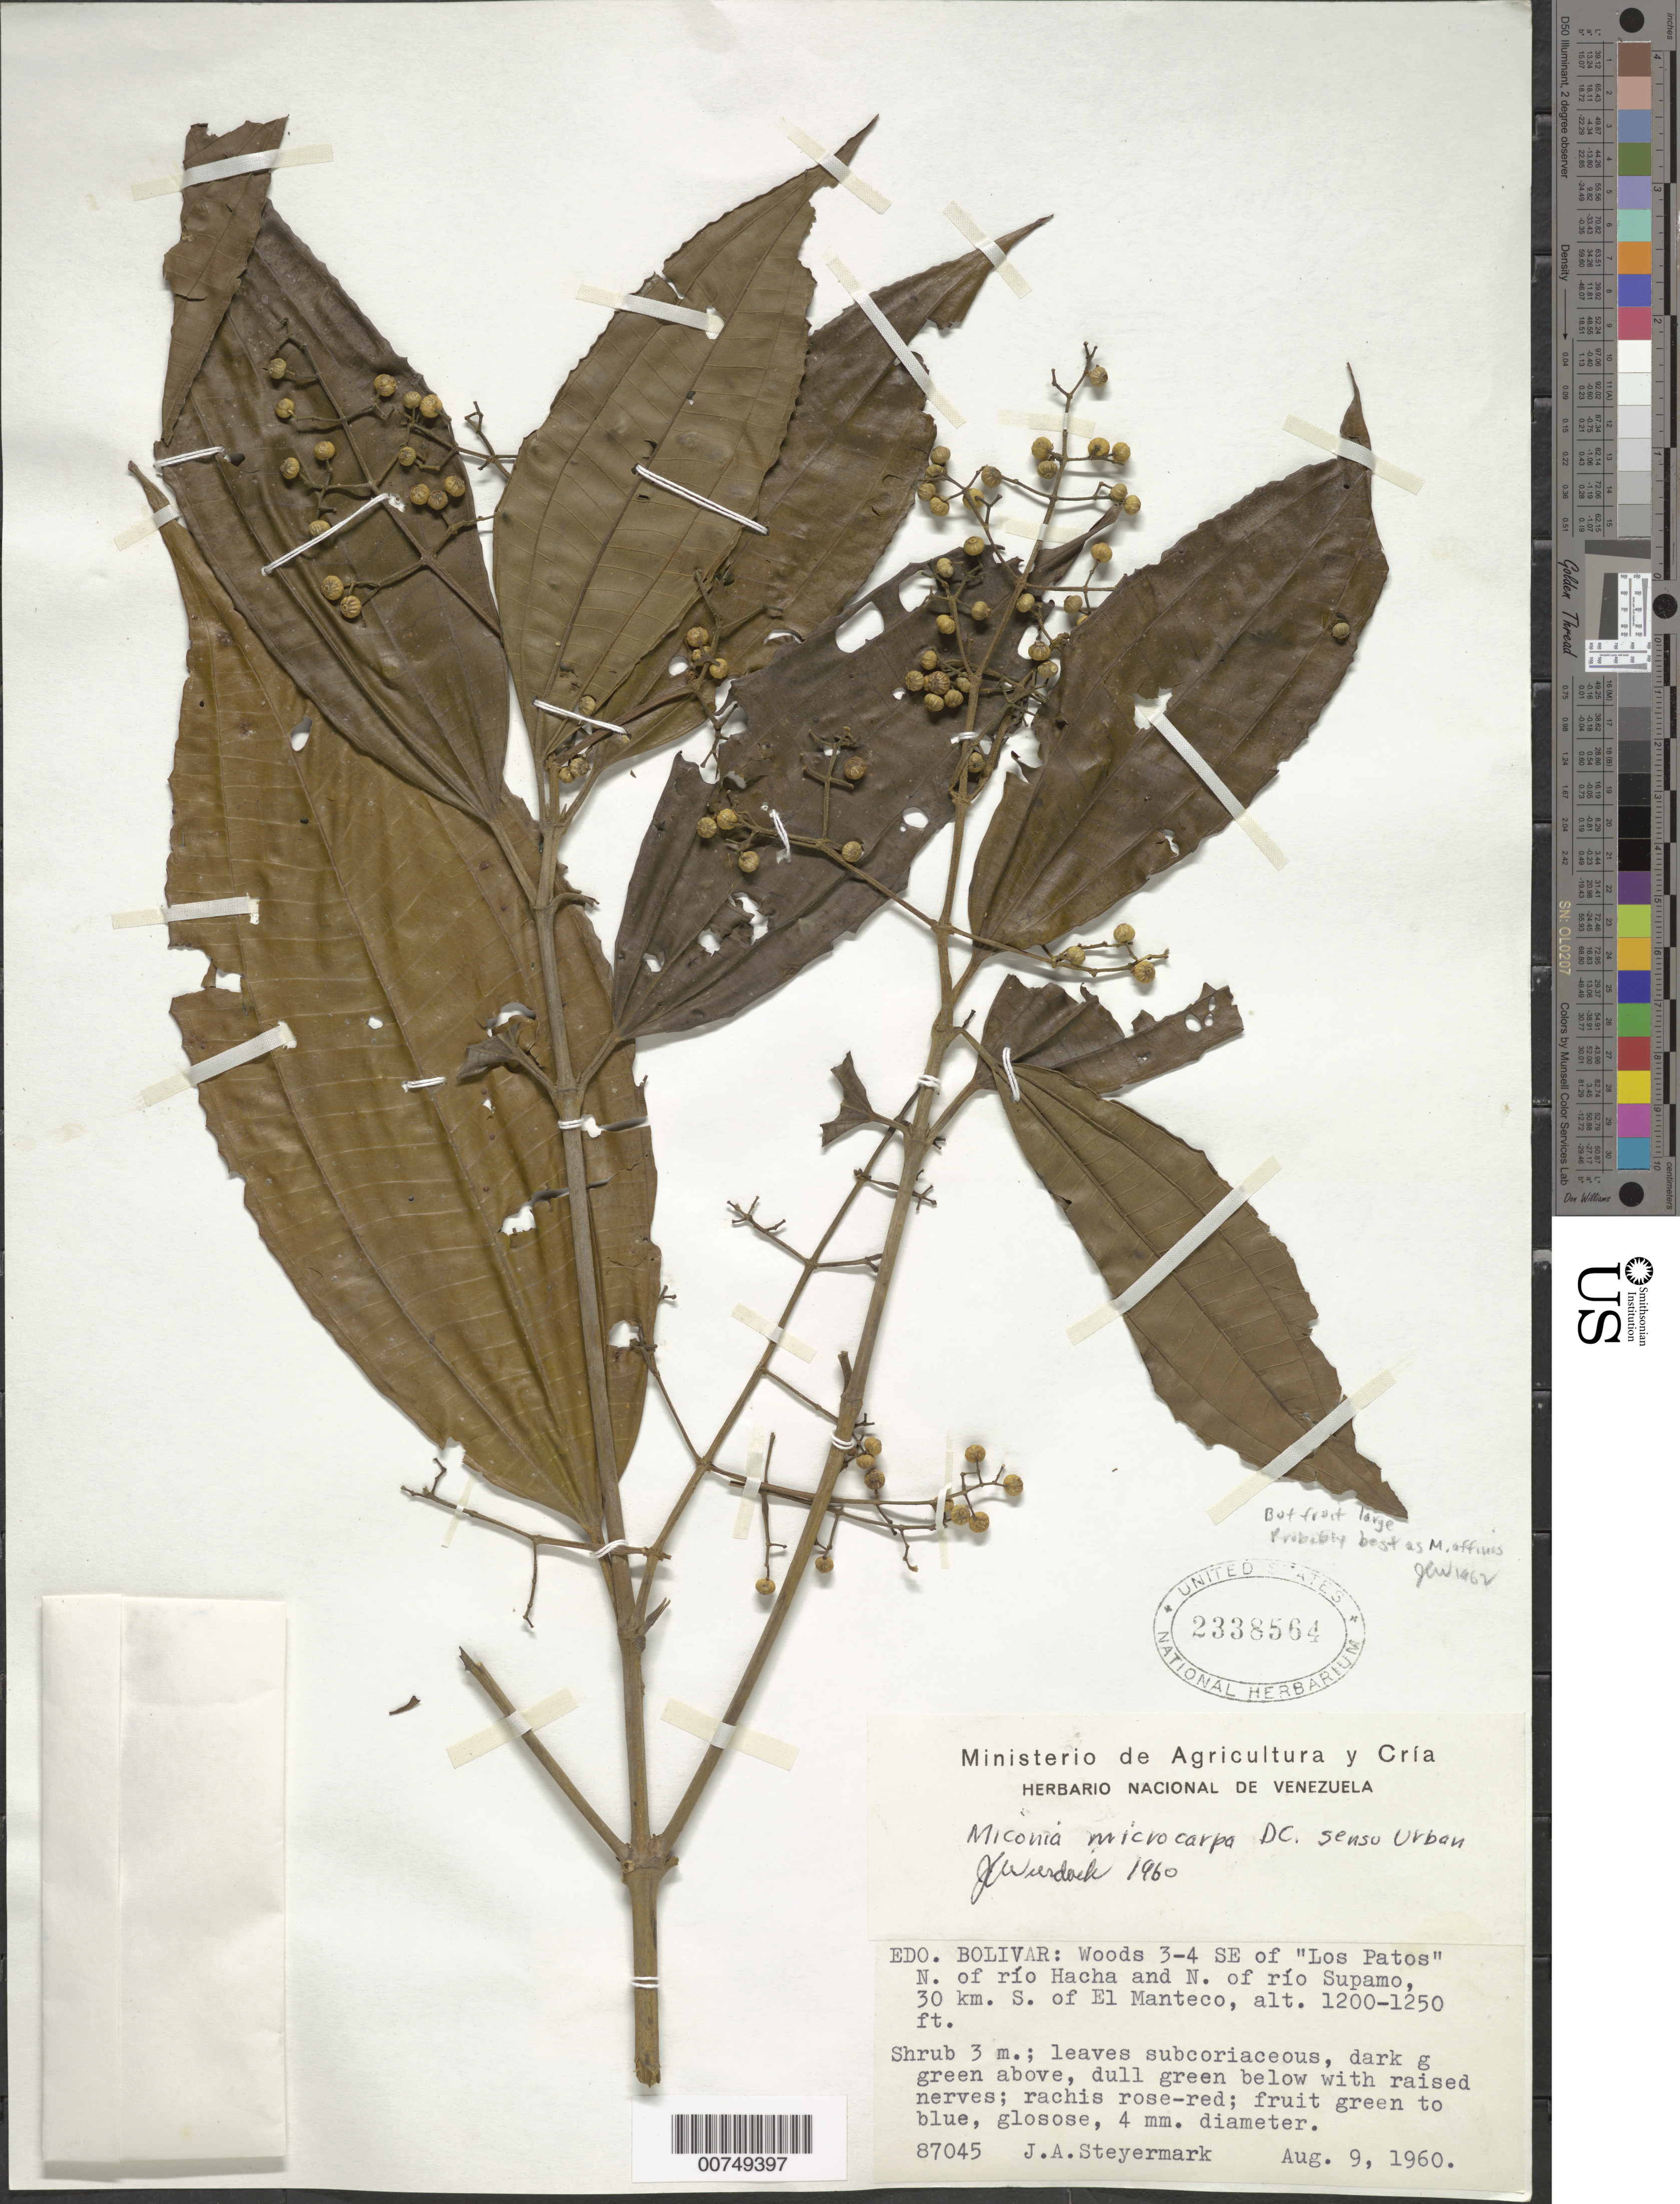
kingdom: Plantae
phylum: Tracheophyta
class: Magnoliopsida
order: Myrtales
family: Melastomataceae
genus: Miconia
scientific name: Miconia affinis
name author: DC.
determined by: Wurdack, John J., (US), US (UNITED STATES)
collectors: J. Steyermark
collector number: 87045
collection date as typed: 9-Aug-60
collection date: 1960-08-09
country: Venezuela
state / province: Bolívar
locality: Los Patos, 3-4 km SE of, N of Río Hacha and N of Río Supamo, 30 km S of El Manteco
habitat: Woods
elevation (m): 366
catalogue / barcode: US 2338564